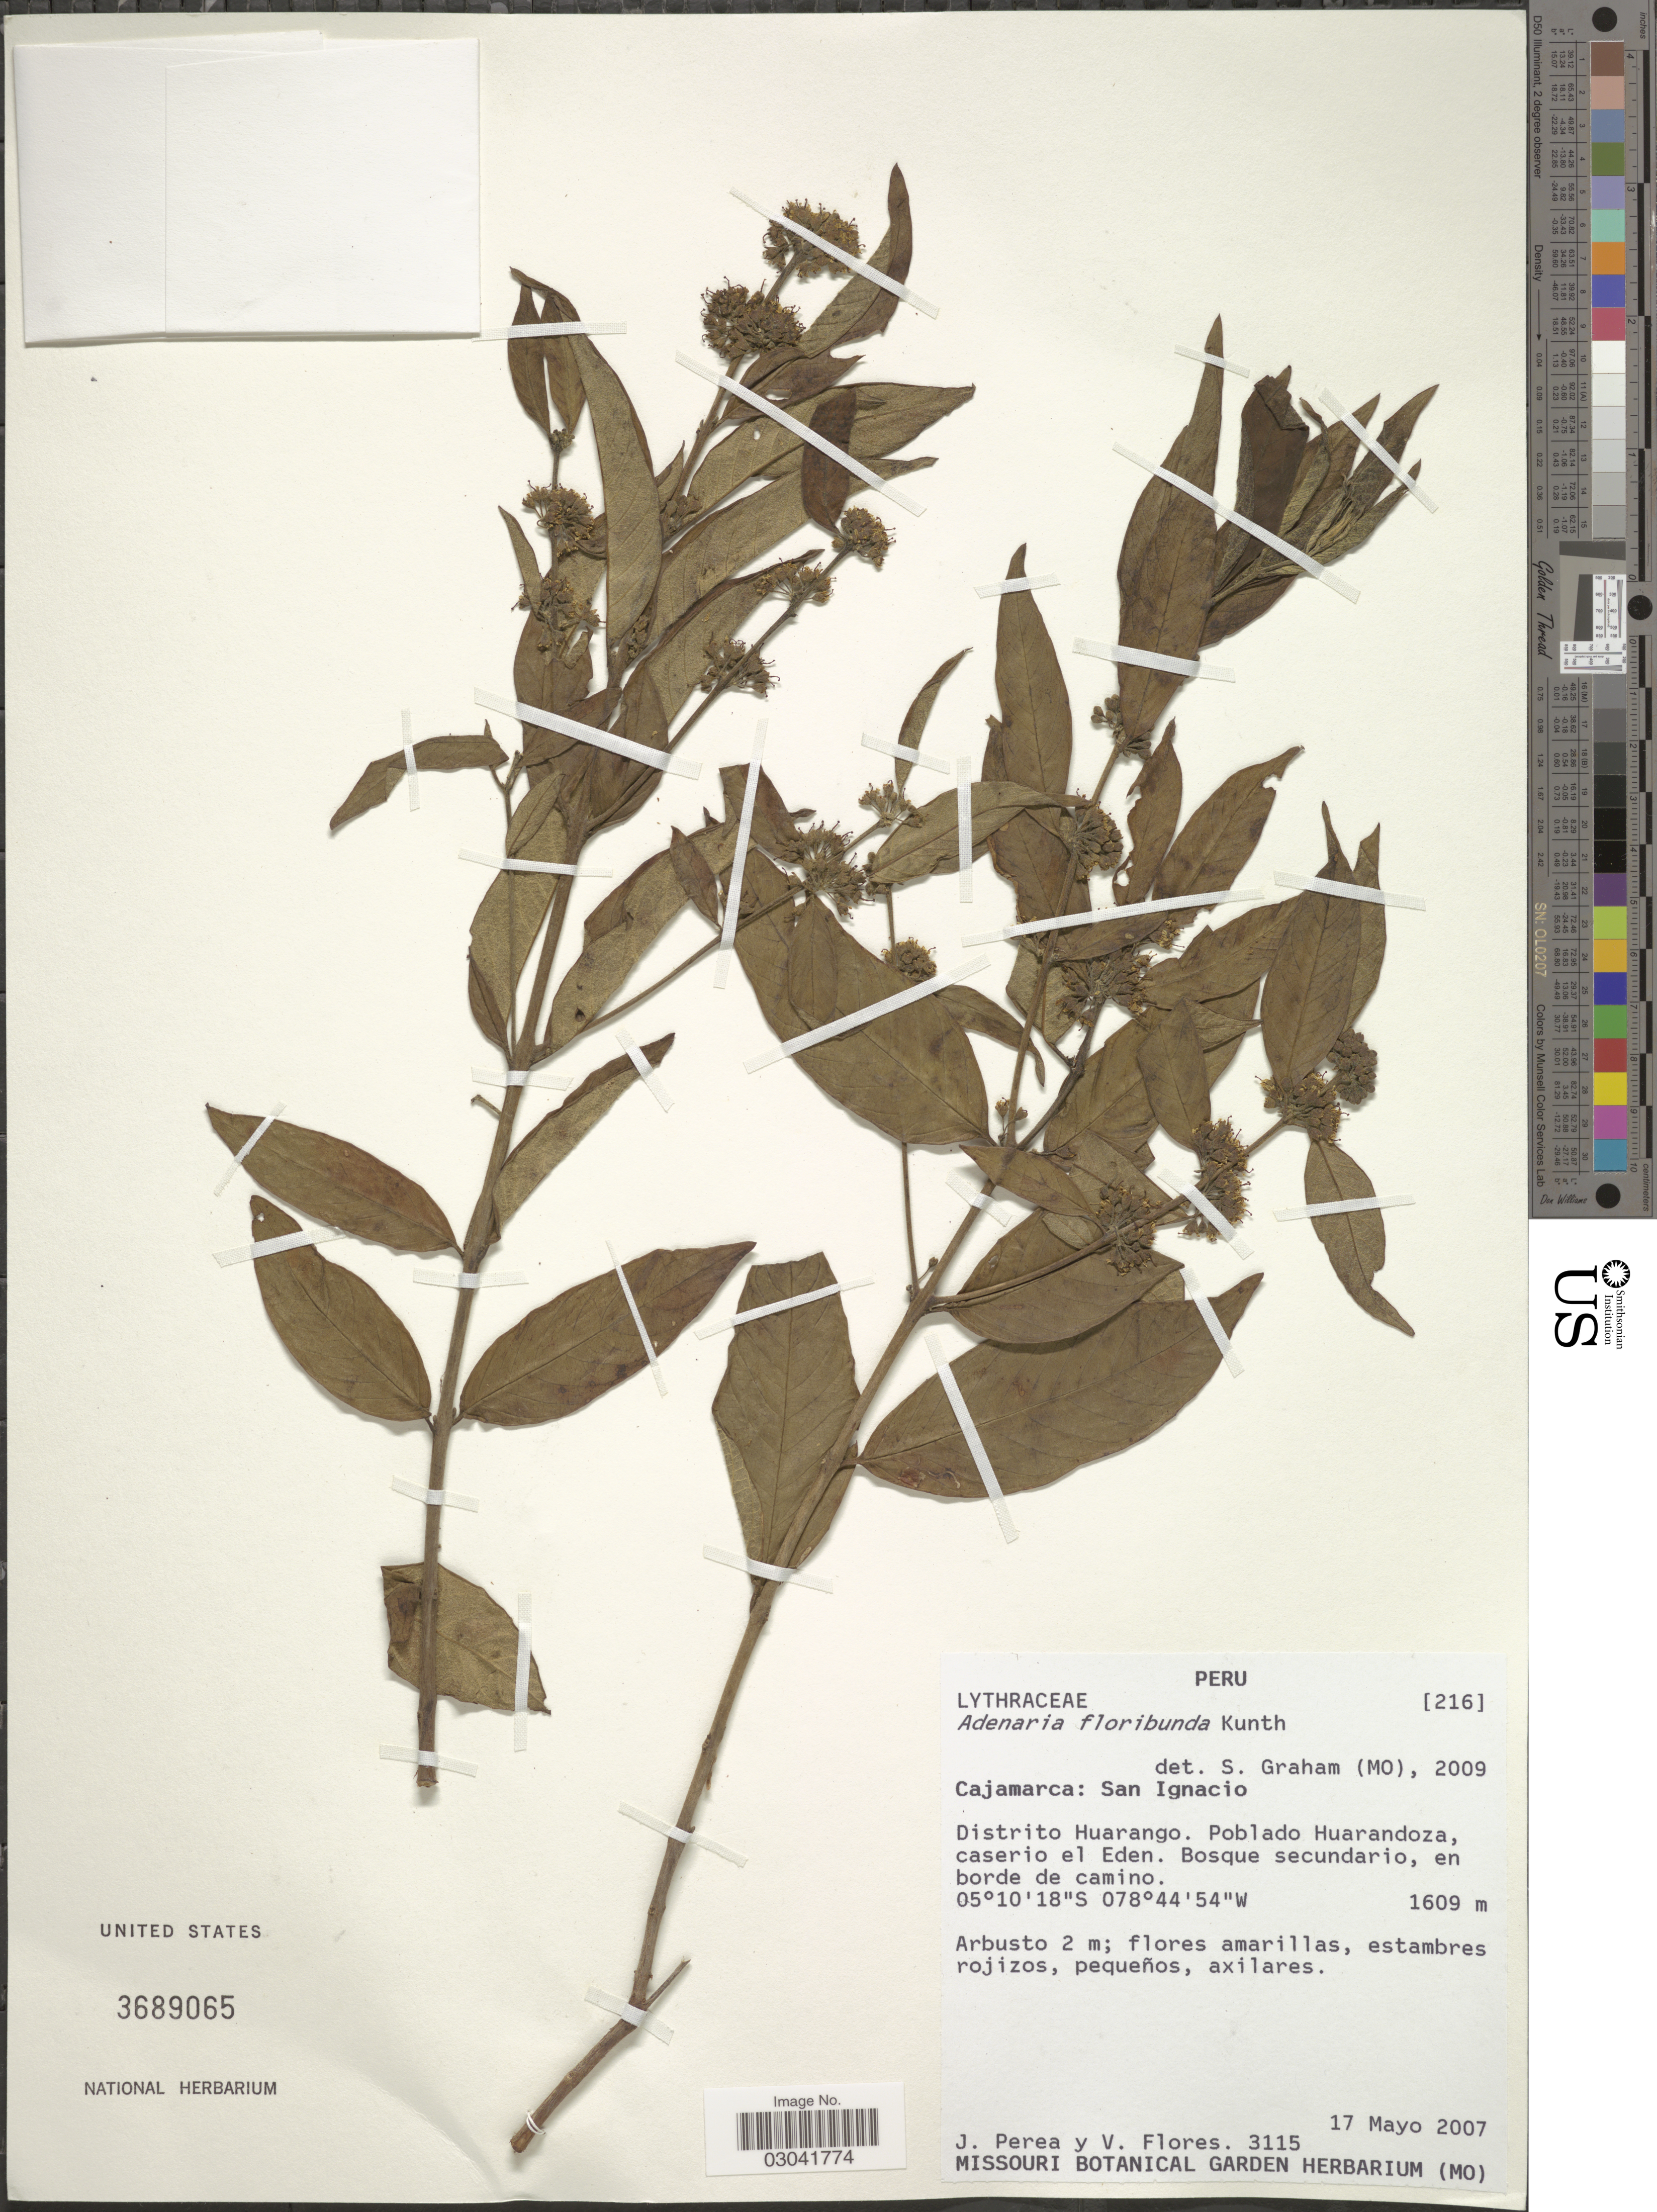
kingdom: Plantae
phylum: Tracheophyta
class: Magnoliopsida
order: Myrtales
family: Lythraceae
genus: Adenaria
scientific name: Adenaria floribunda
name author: Kunth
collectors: J. Perea & V. Flores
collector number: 3115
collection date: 2007-05-17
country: Peru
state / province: Cajamarca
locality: San Ignacio. Distrito Huarango. Poblado Huarandoza, caserio el Eden.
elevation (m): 1609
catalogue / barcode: US 3689065